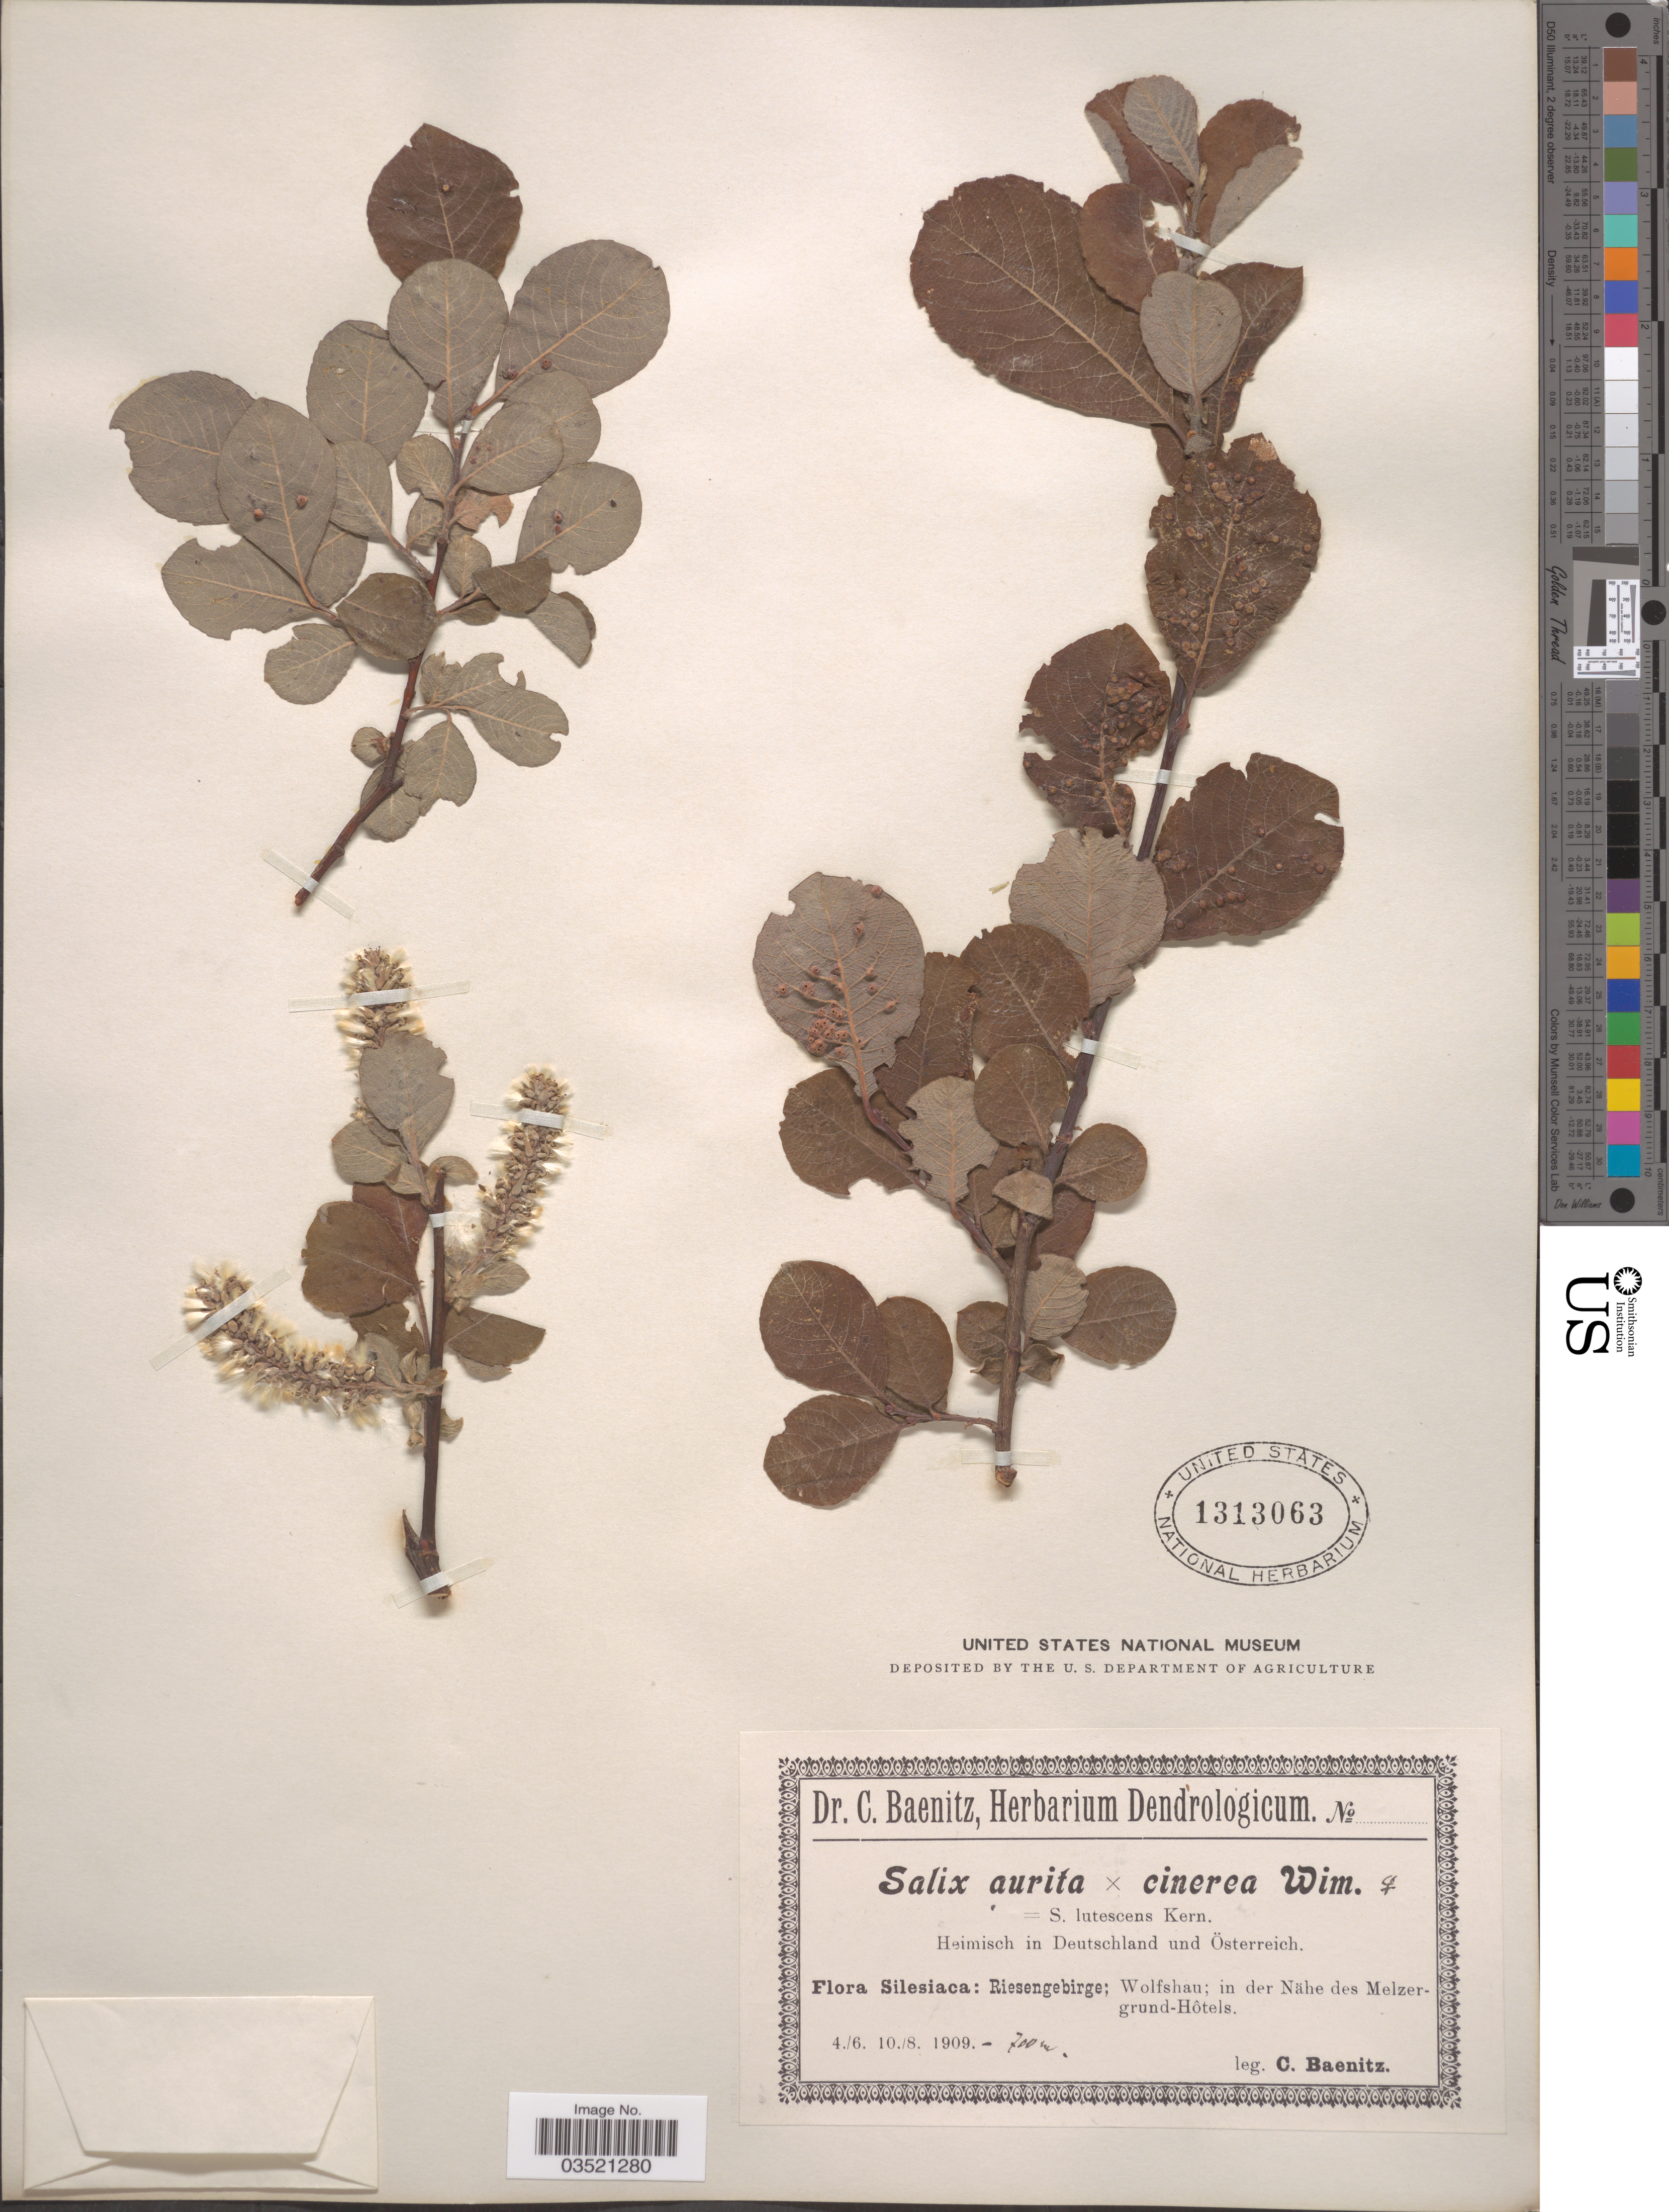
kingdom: Plantae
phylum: Tracheophyta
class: Magnoliopsida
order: Malpighiales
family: Salicaceae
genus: Salix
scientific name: Salix aurita x S. cinerea L.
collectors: C. G. Baenitz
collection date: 1909-06-04/1909-08-10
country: Poland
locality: Silesiaca: Riesengebirge; Wolfshau; in der Nähe des Melzergrund-Hôtels.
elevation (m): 700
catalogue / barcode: US 1313063